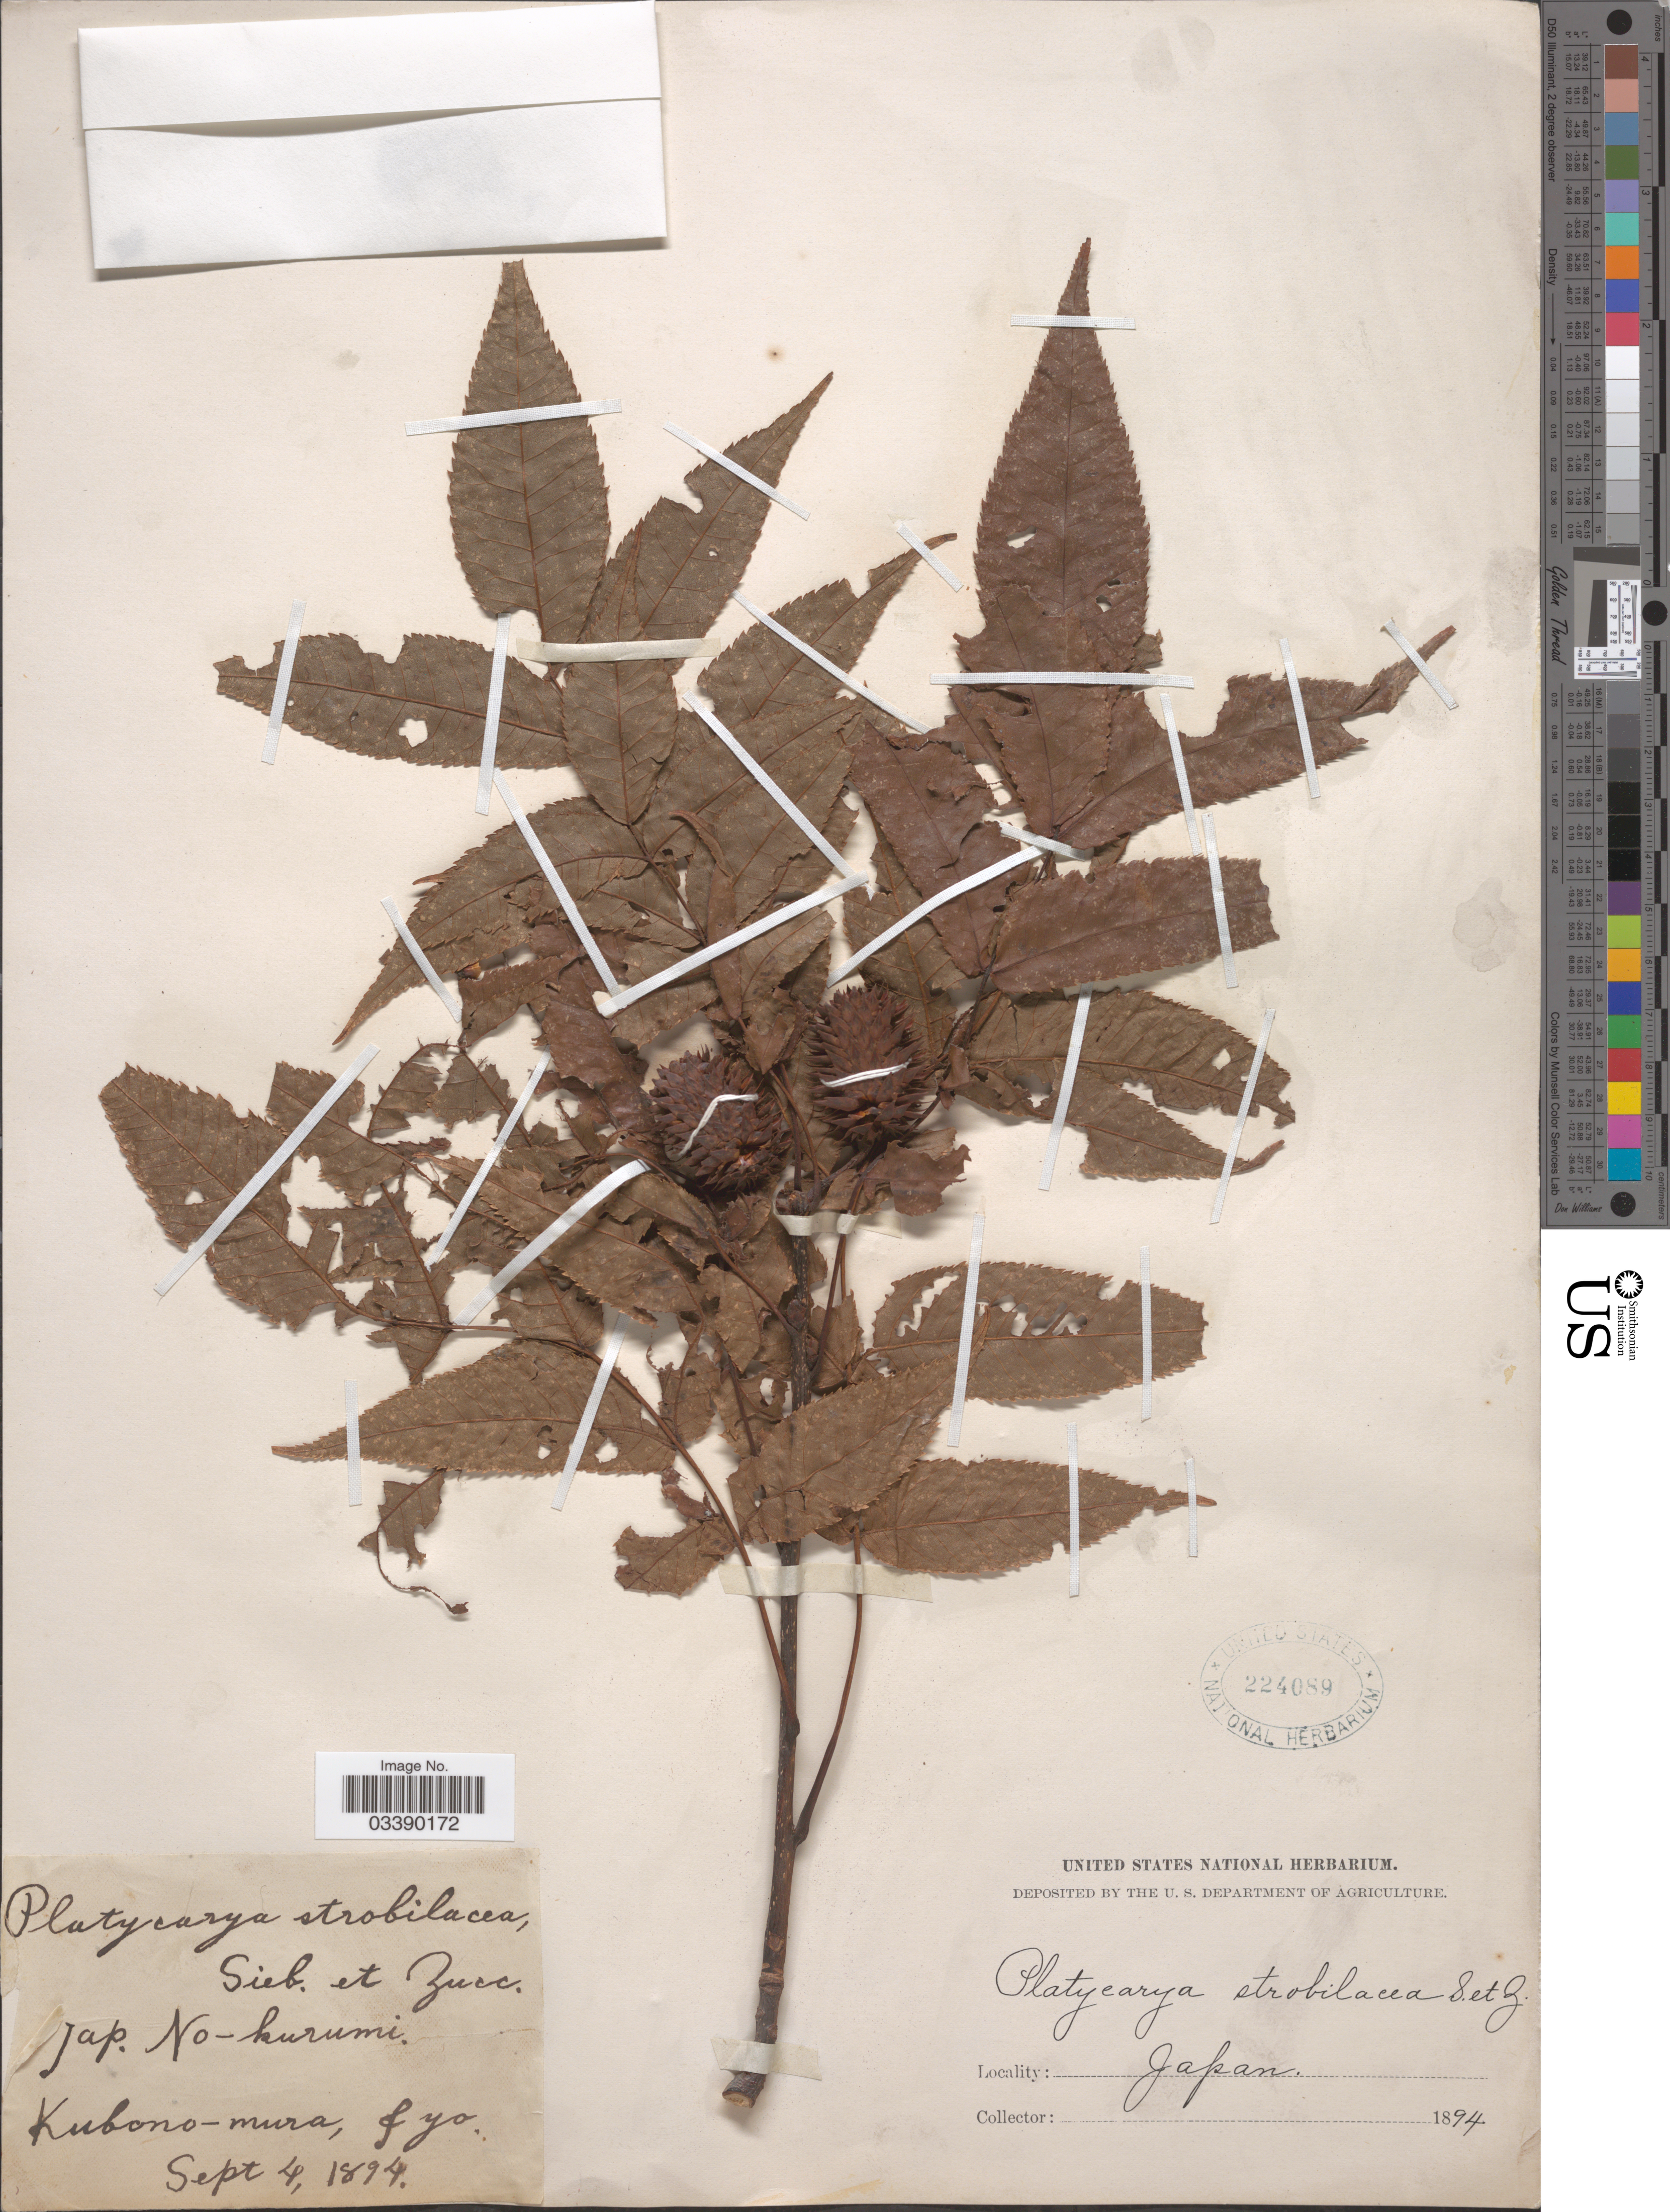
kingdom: Plantae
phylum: Tracheophyta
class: Magnoliopsida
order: Fagales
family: Juglandaceae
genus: Platycarya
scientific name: Platycarya strobilacea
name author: Siebold & Zucc.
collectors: ex herb. United States National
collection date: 1894-09-04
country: Japan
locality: Kubono-mura, Iyo.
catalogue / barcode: US 224089